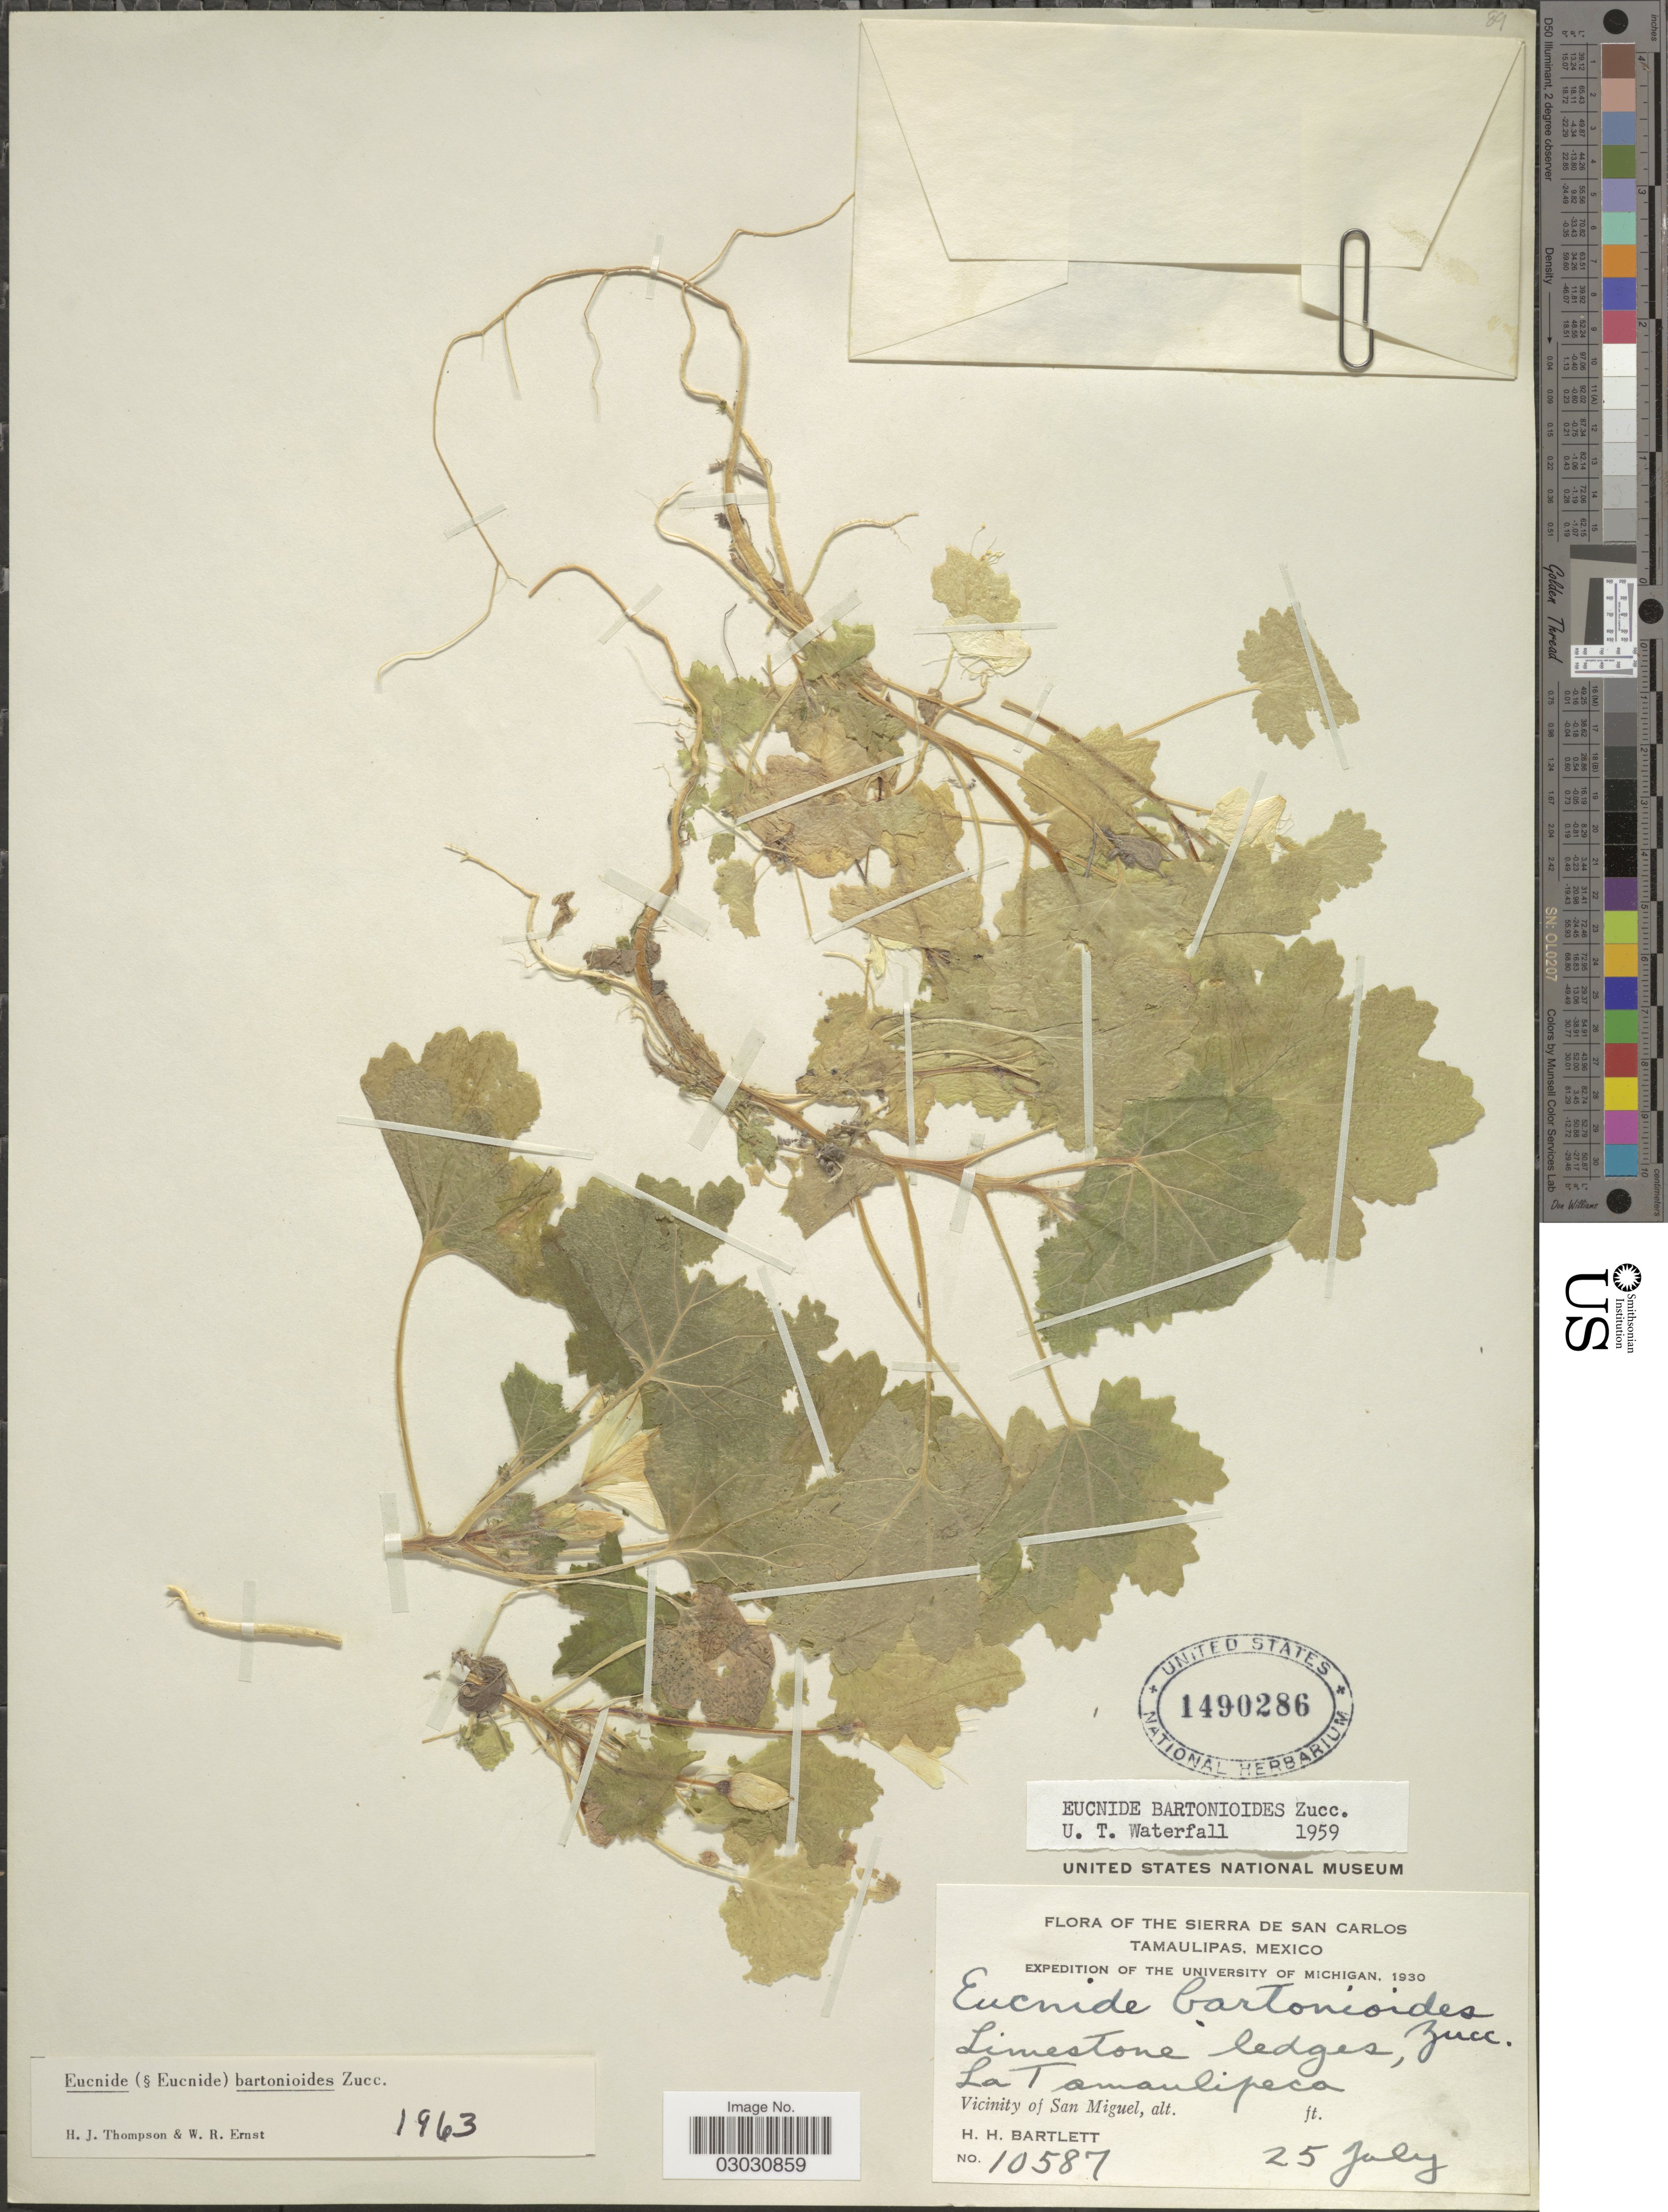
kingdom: Plantae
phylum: Tracheophyta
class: Magnoliopsida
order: Cornales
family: Loasaceae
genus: Eucnide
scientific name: Eucnide bartonioides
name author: Zucc.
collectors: H. H. Bartlett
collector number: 10587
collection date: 1930-07-25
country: Mexico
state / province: Tamaulipas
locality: Sierra de San Carlos. La Tamaulipeca. Vicinity of San Miguel.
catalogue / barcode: US 1490286